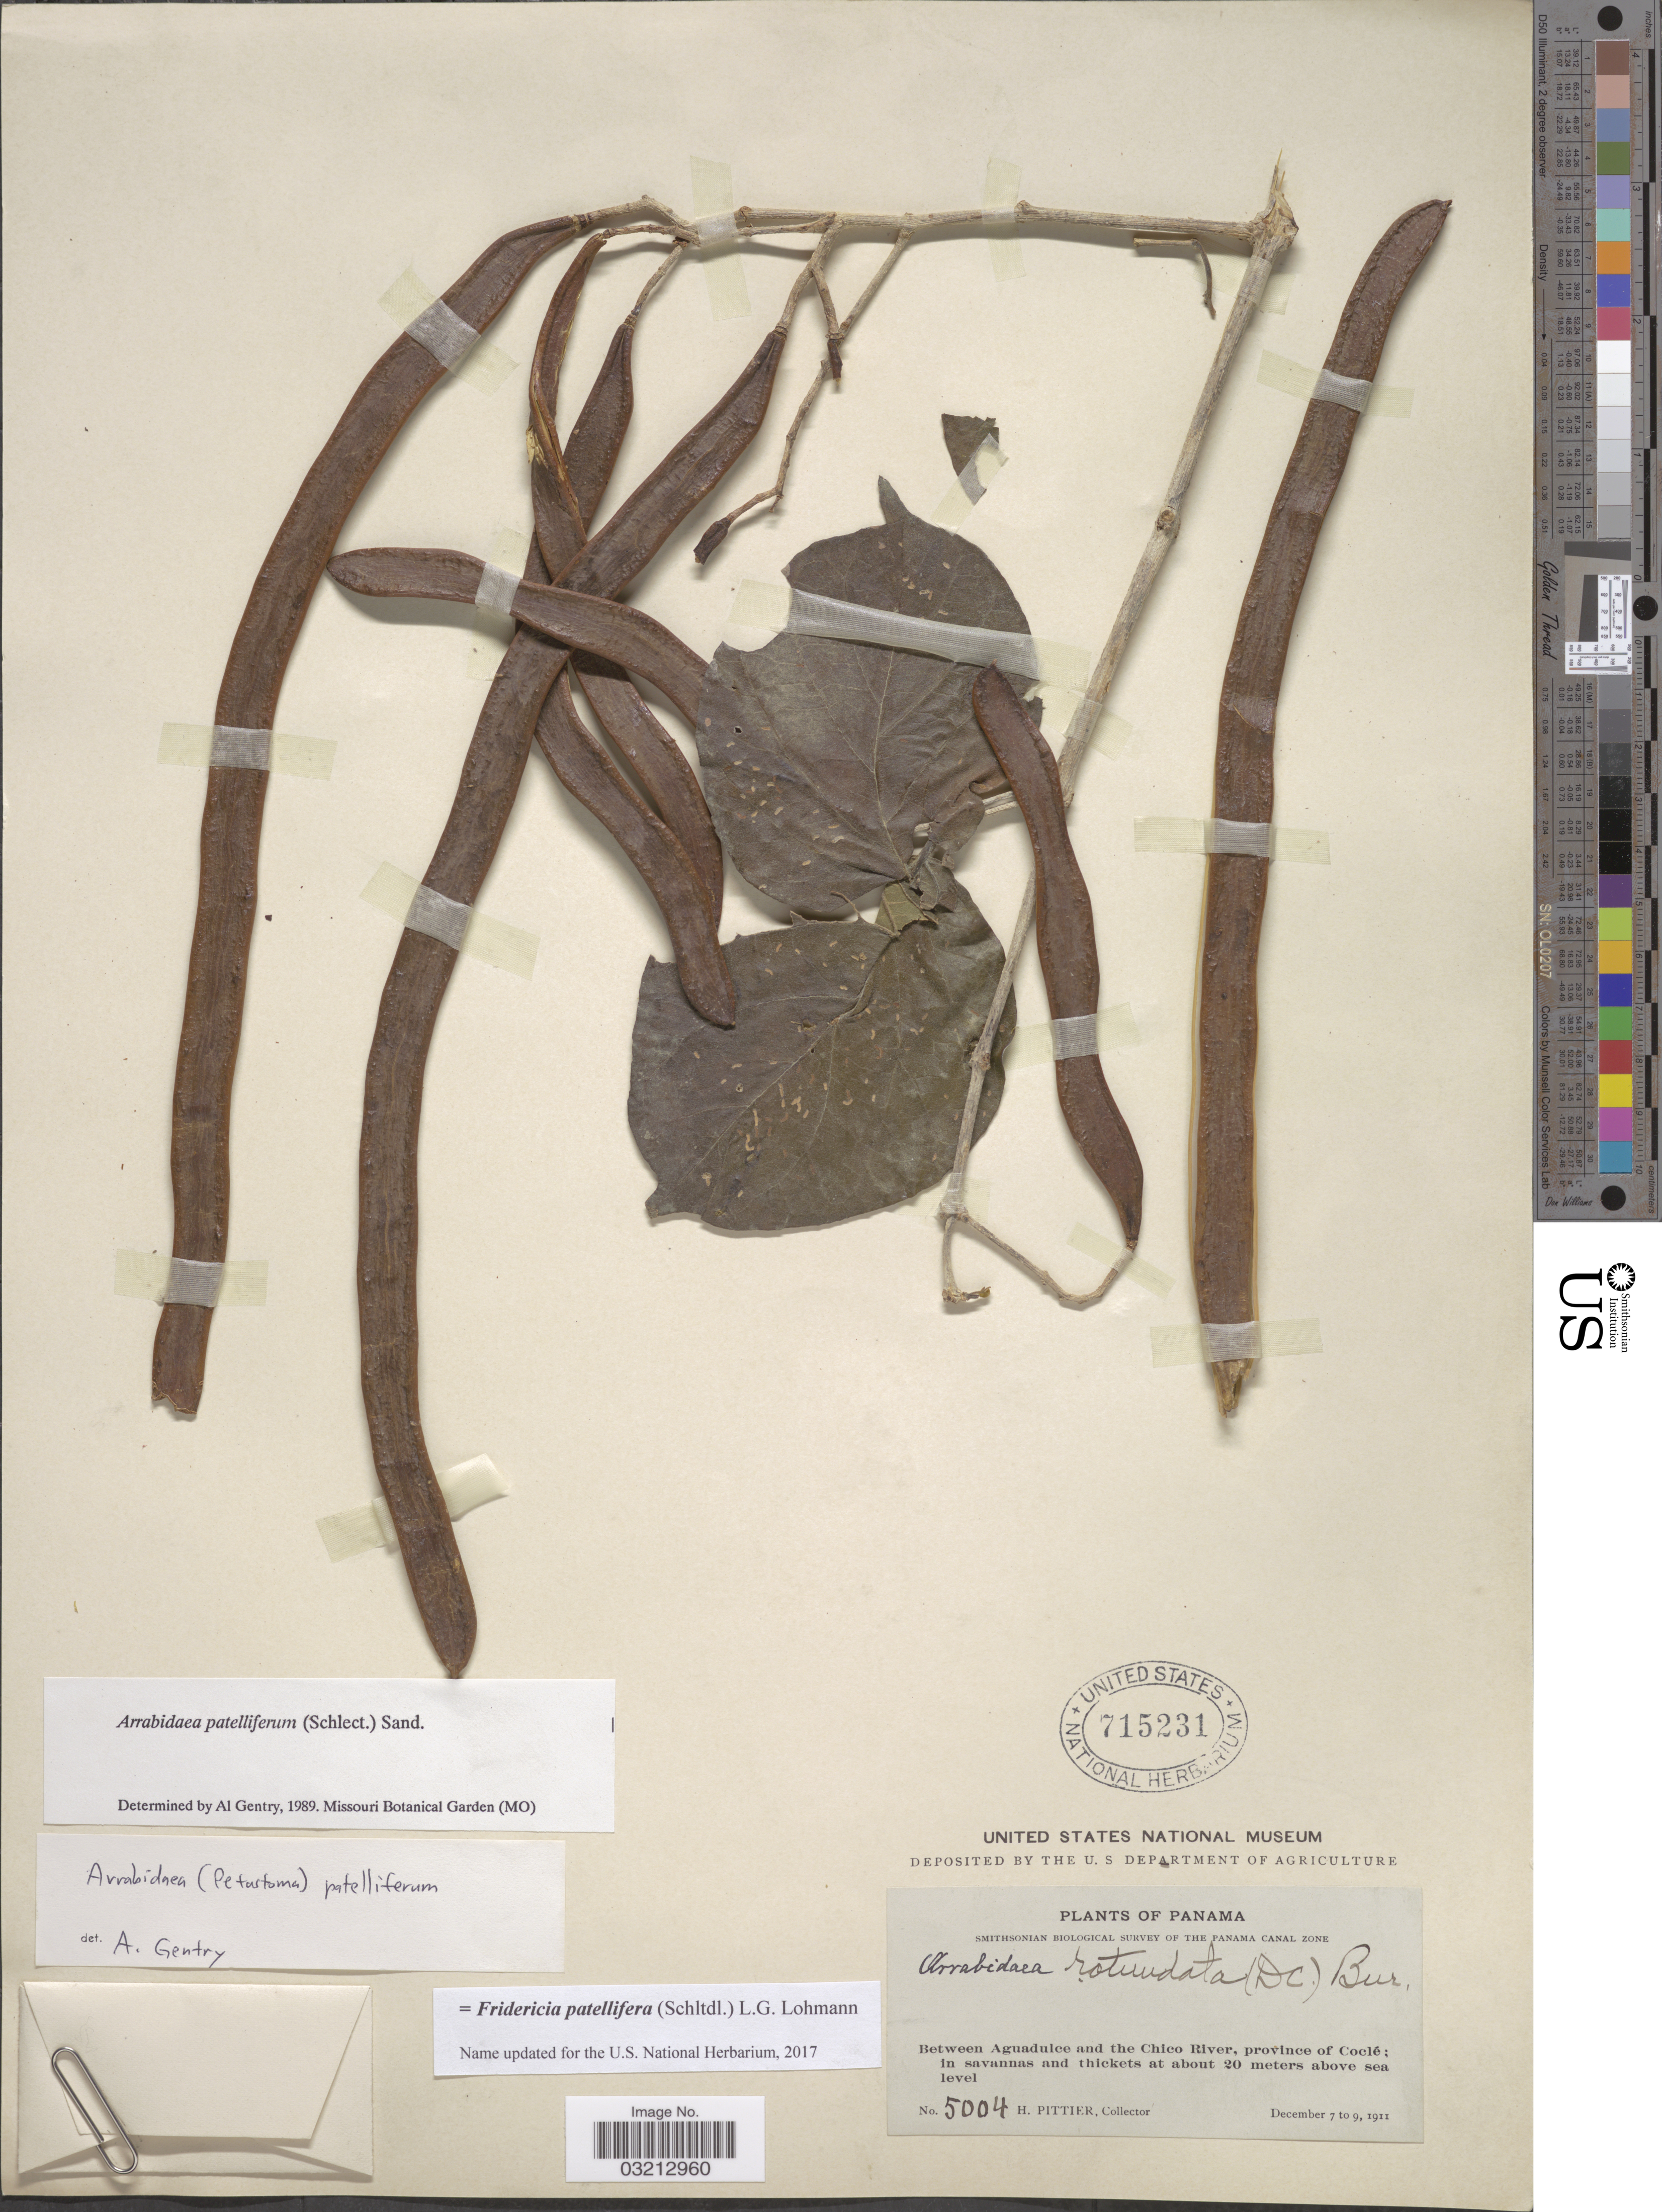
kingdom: Plantae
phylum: Tracheophyta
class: Magnoliopsida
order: Lamiales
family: Bignoniaceae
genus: Fridericia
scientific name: Fridericia patellifera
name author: (Schltdl.) L.G. Lohmann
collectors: H. F. Pittier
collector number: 5004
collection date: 1911-12-07/1911-12-09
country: Panama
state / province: Coclé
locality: The Panama Canal Zone. Between Aguadulce and the Chico River.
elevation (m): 20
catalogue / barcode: US 715231